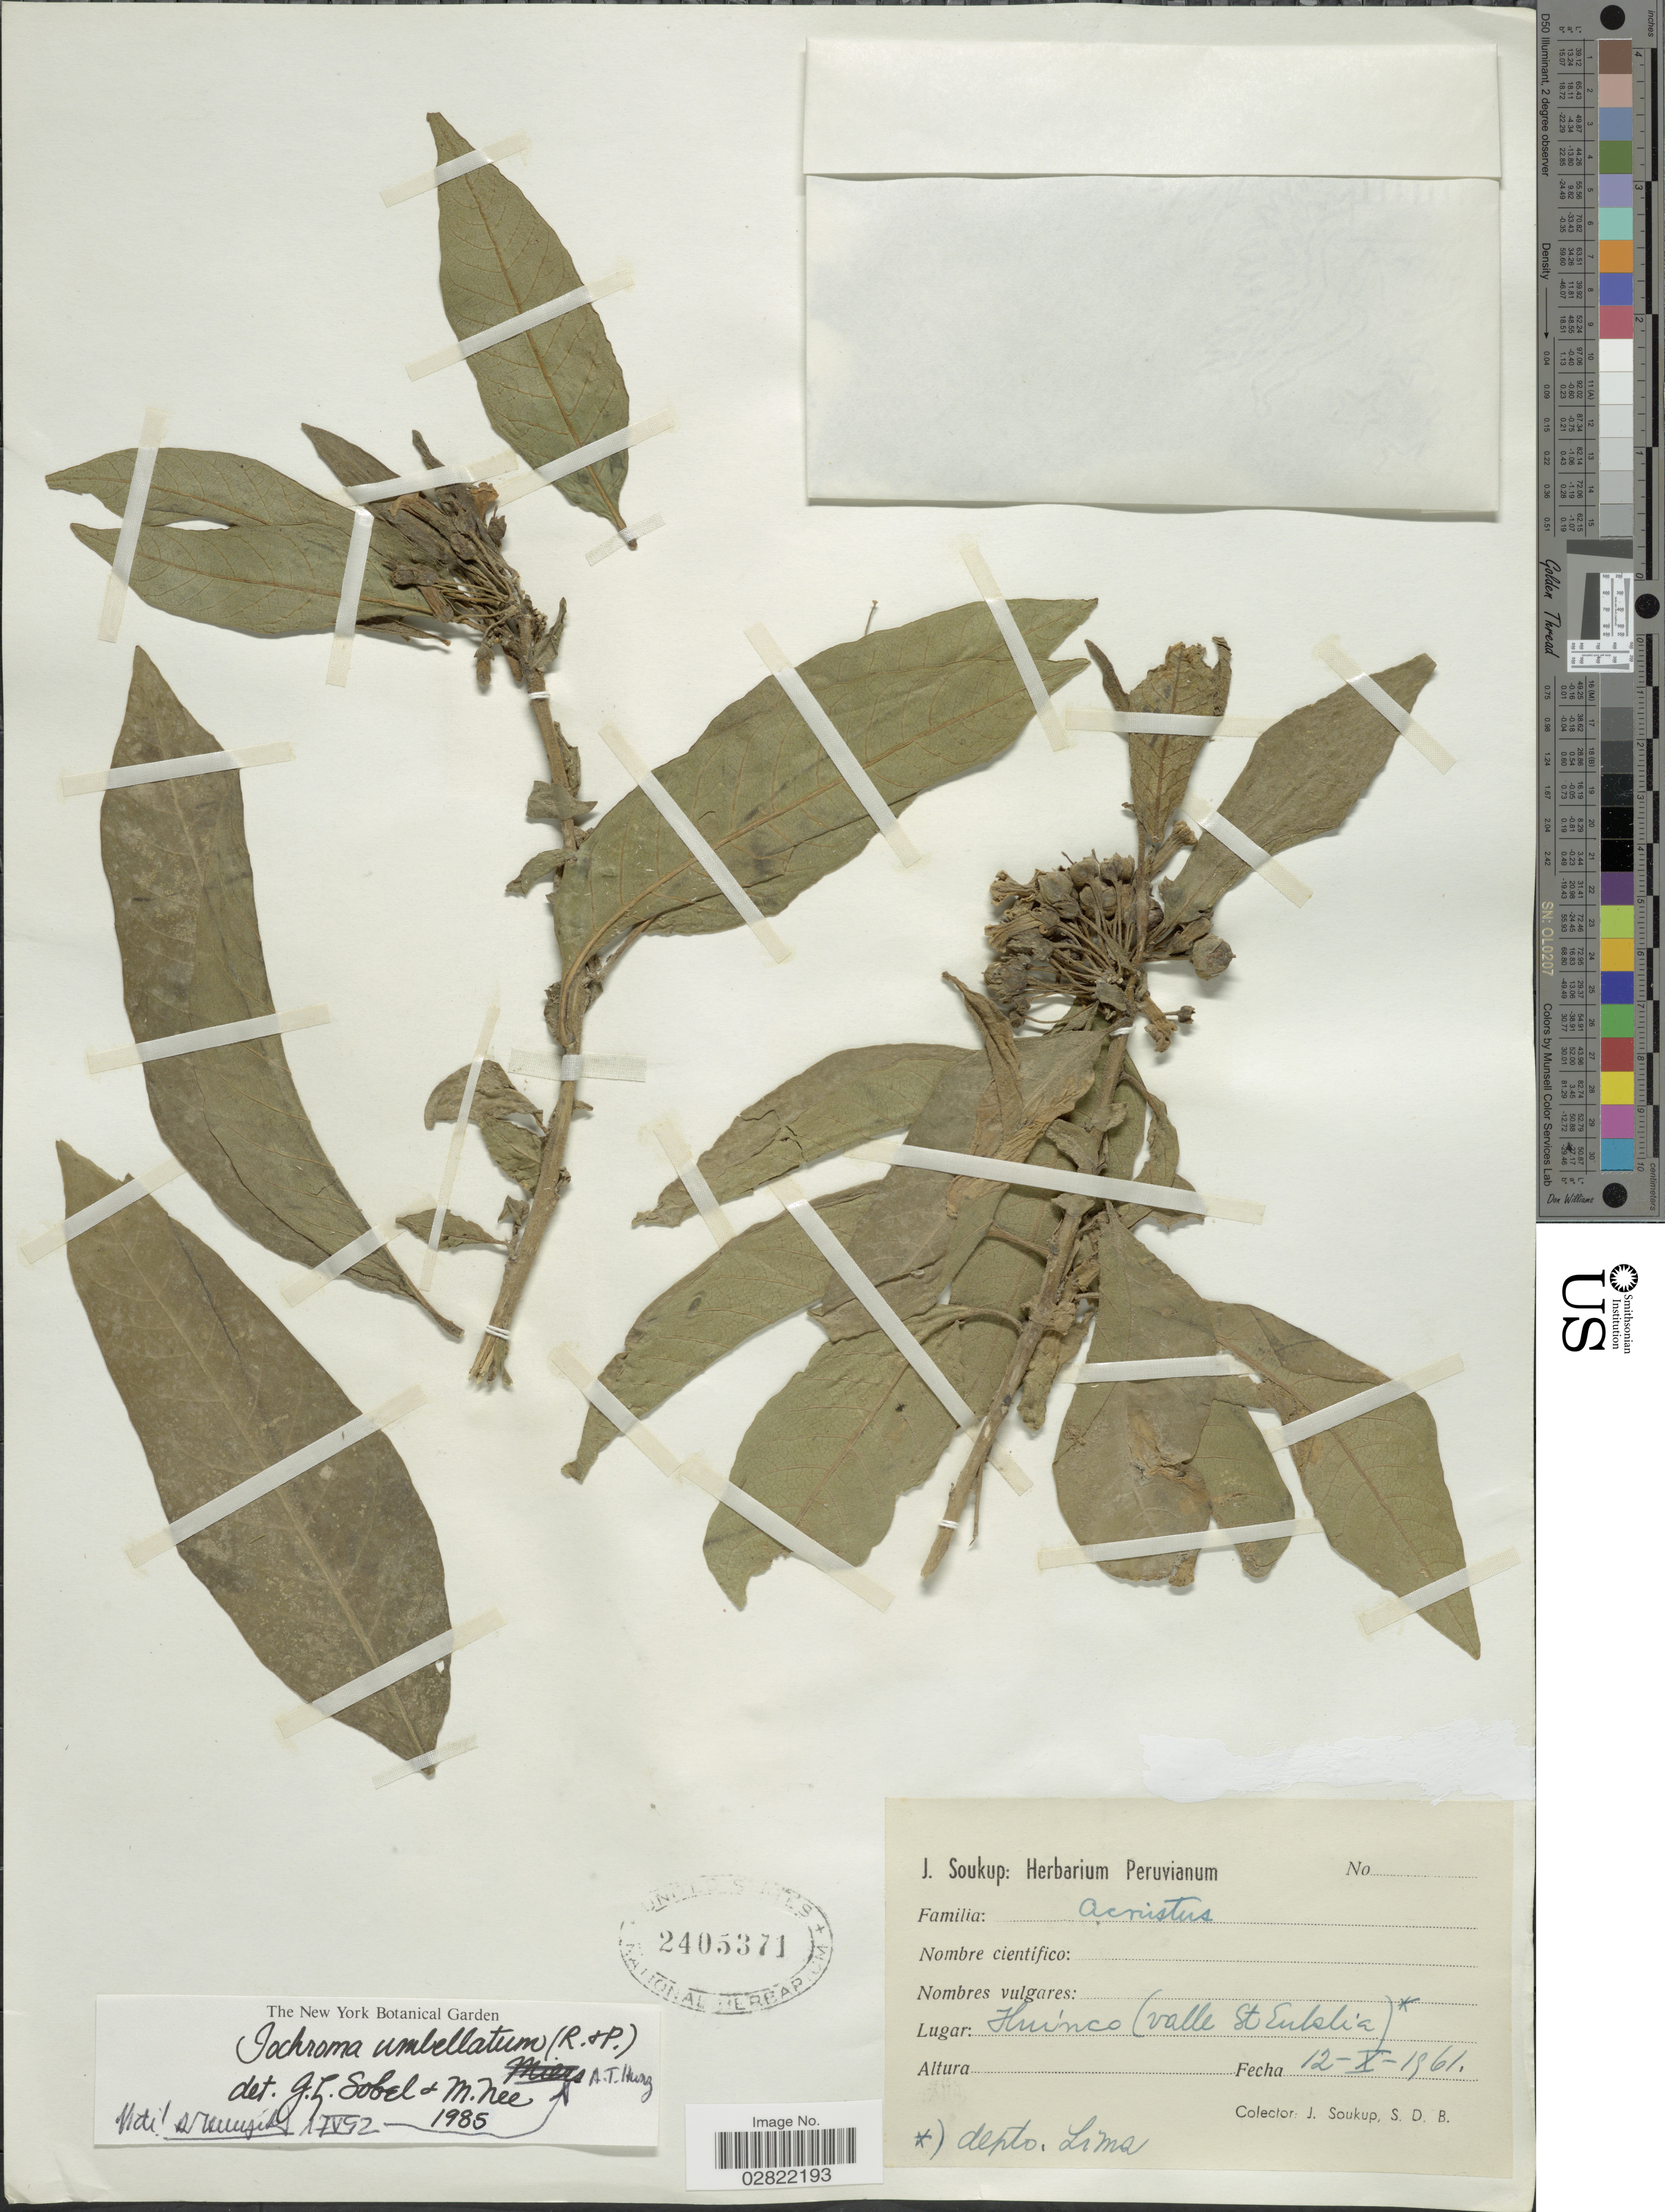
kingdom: Plantae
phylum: Tracheophyta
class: Magnoliopsida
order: Solanales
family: Solanaceae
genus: Iochroma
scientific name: Iochroma umbellatum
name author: (Ruiz & Pav.) Hunziker ex D'Arcy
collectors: J. Soukup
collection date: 1961-10-12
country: Peru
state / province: Lima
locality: Huinco (valle St. Eulalia), Depto. Lima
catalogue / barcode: US 2405371